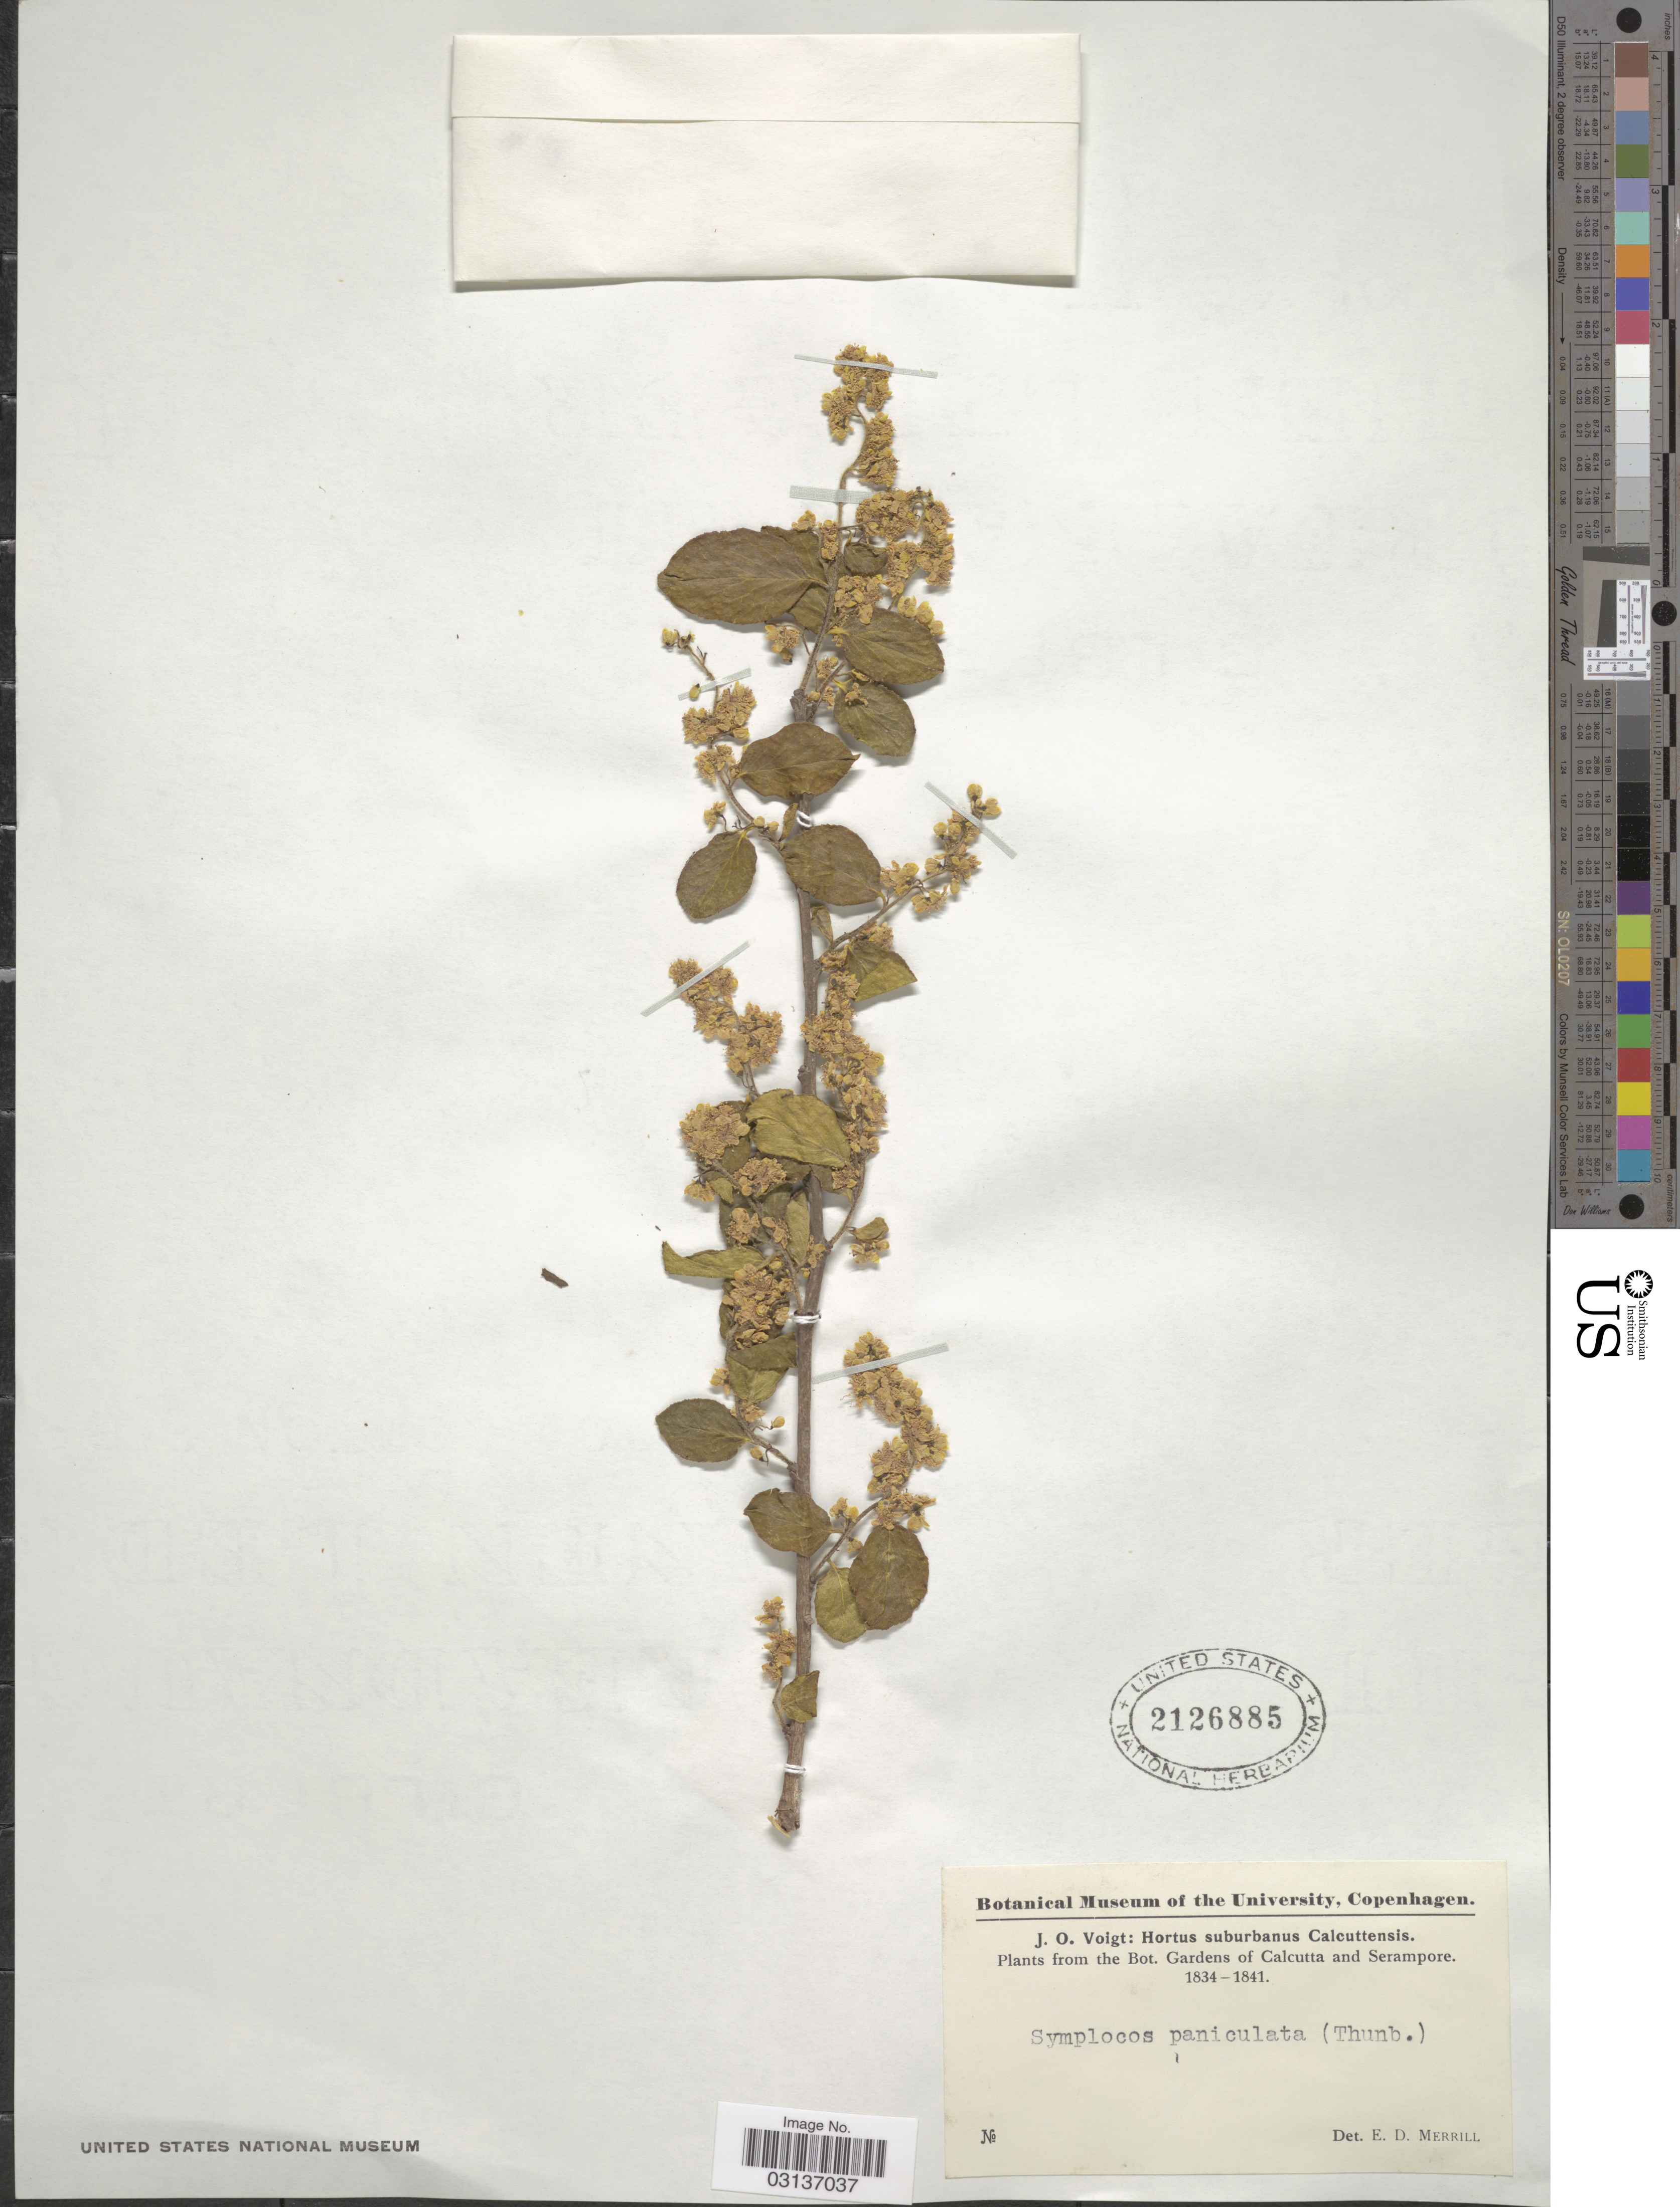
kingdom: Plantae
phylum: Tracheophyta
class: Magnoliopsida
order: Ericales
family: Symplocaceae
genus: Symplocos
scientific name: Symplocos paniculata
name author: Miq.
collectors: J. O. Voigt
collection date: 1834/1841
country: India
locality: Bot. Gardens of Calcutta and Serampore.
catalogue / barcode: US 2126885